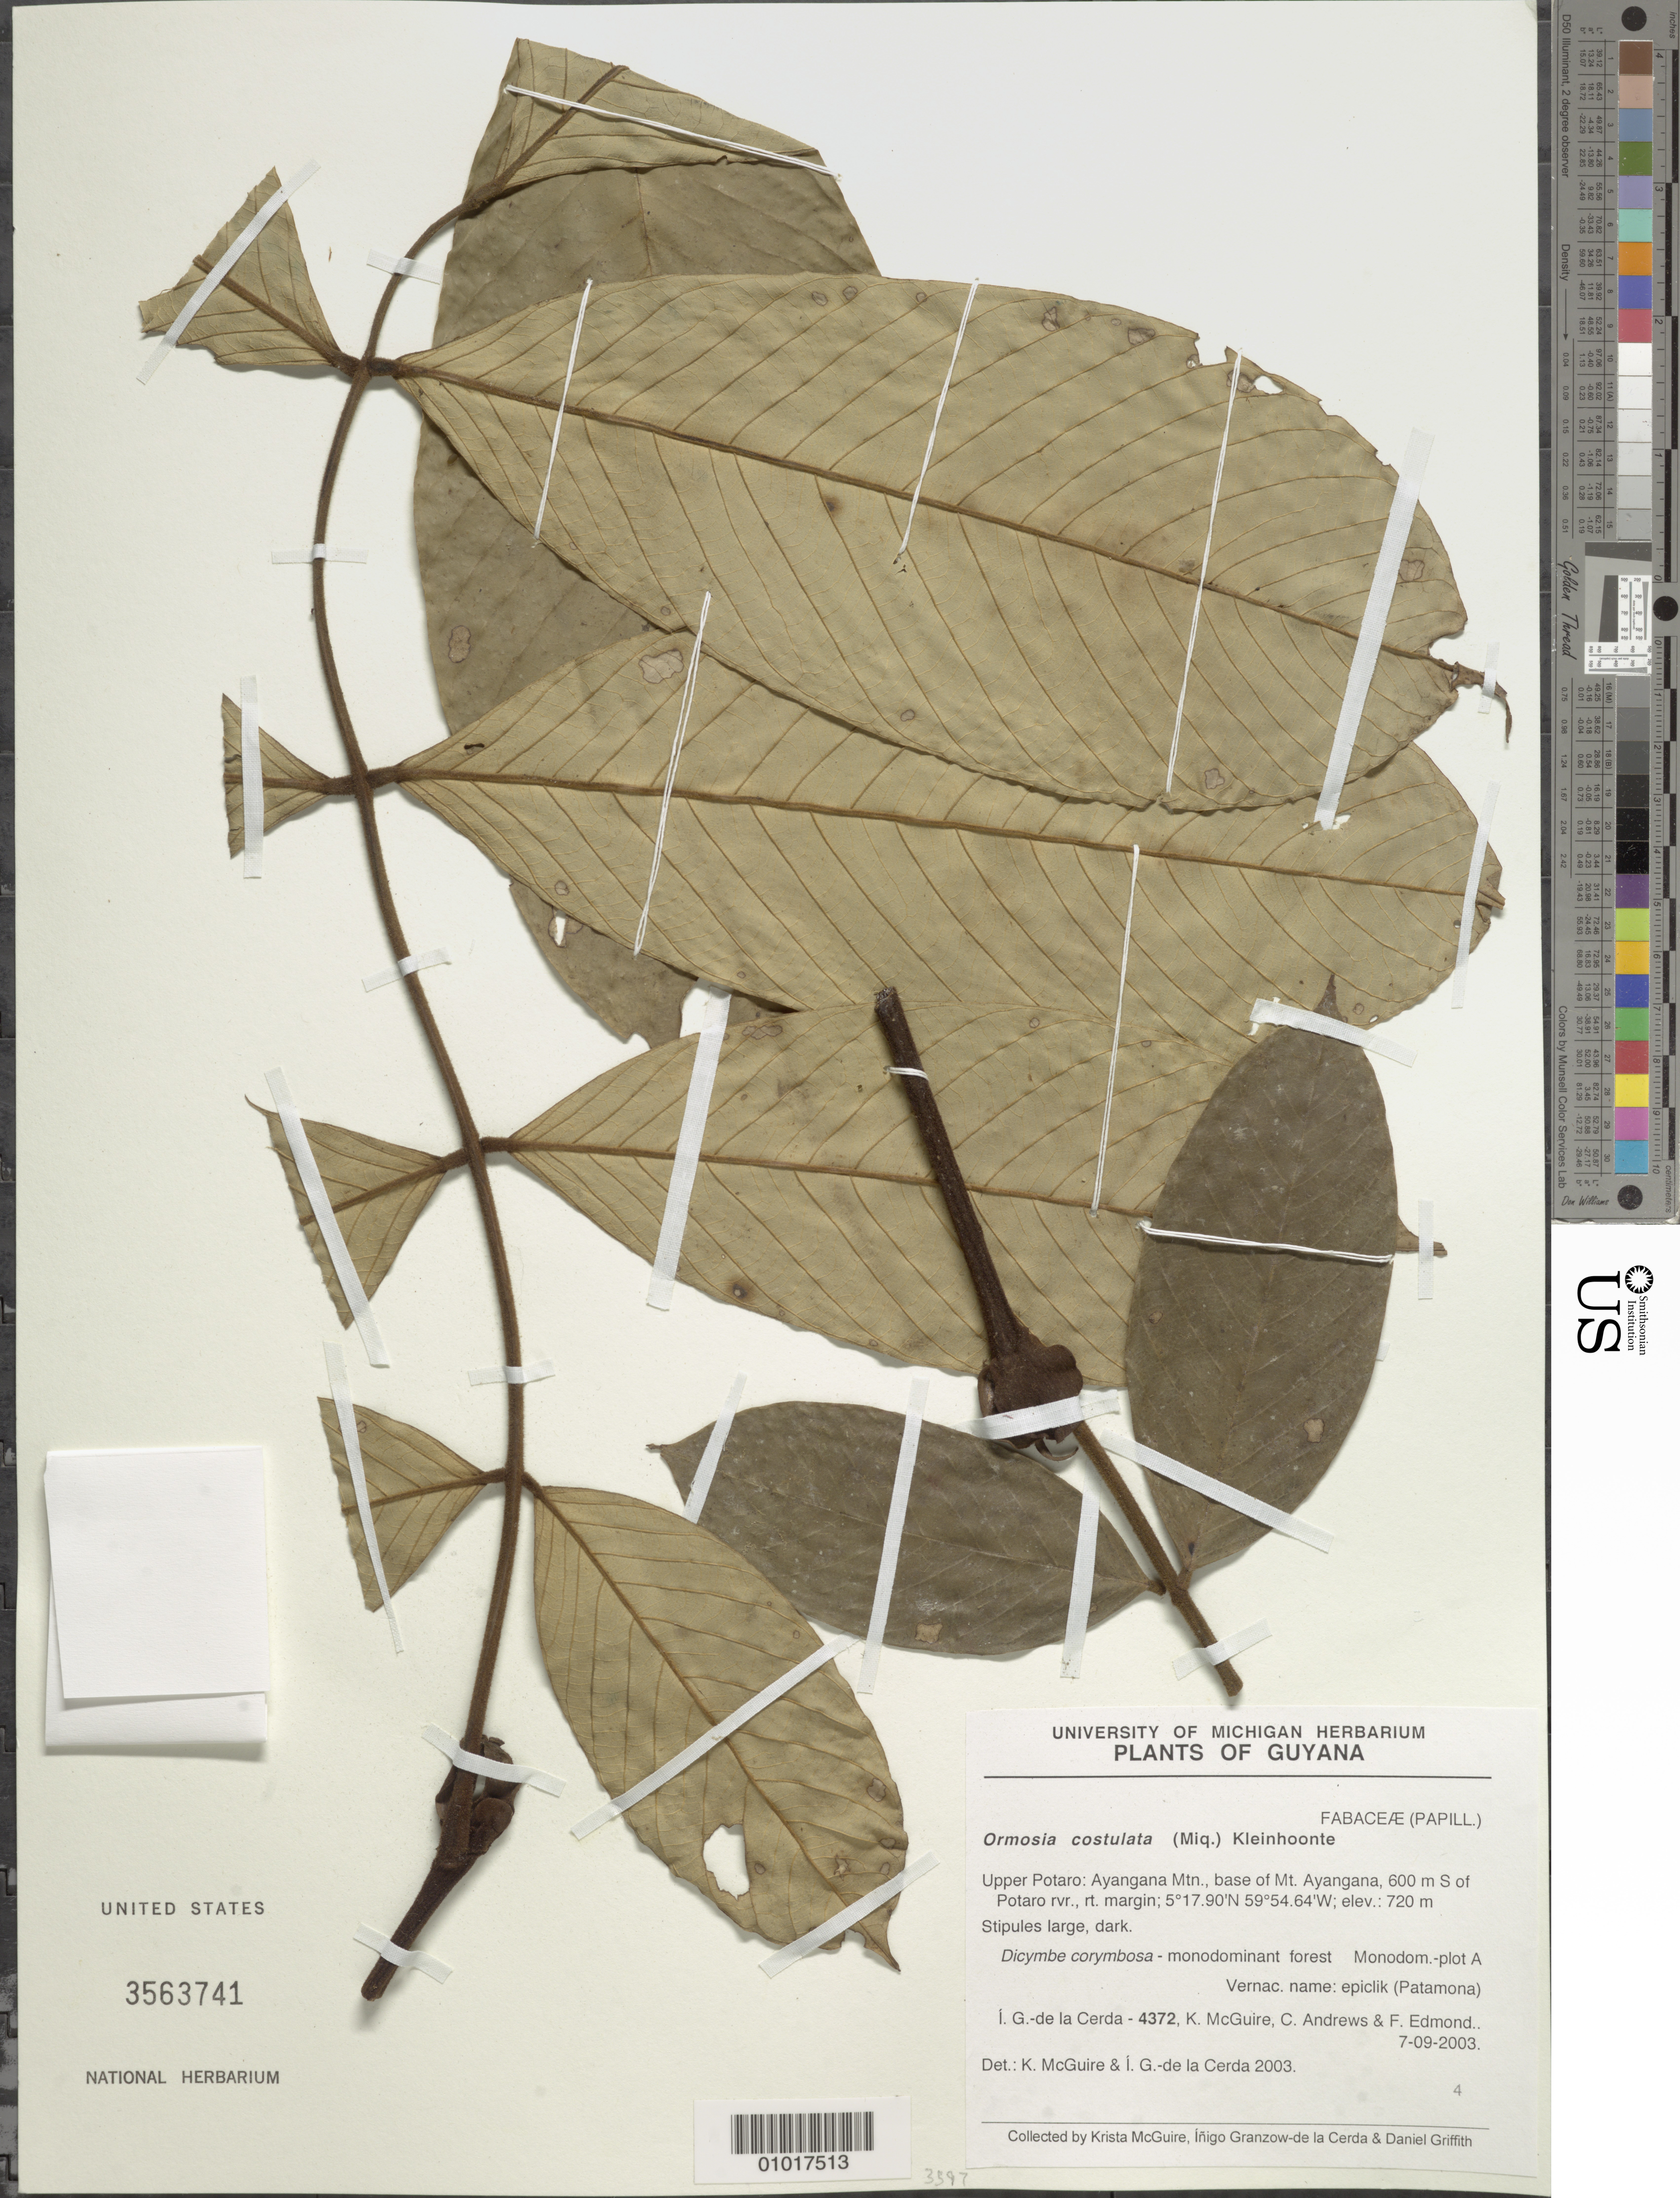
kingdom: Plantae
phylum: Tracheophyta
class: Magnoliopsida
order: Fabales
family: Fabaceae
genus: Ormosia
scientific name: Ormosia costulata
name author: (Miq.) Kleinhoonte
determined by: McGuire, K.; de la Cerda, I. G.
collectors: I. de la Cerda, K. McGuire, C. Andrews & F. Edmond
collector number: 4372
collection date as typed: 7-Sep-03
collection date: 2003-09-07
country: Panama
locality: Banco Flores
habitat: (Dicymbe corymbosa- monodominant forest) Monodom.- plot A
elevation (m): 720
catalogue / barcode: US 3563741